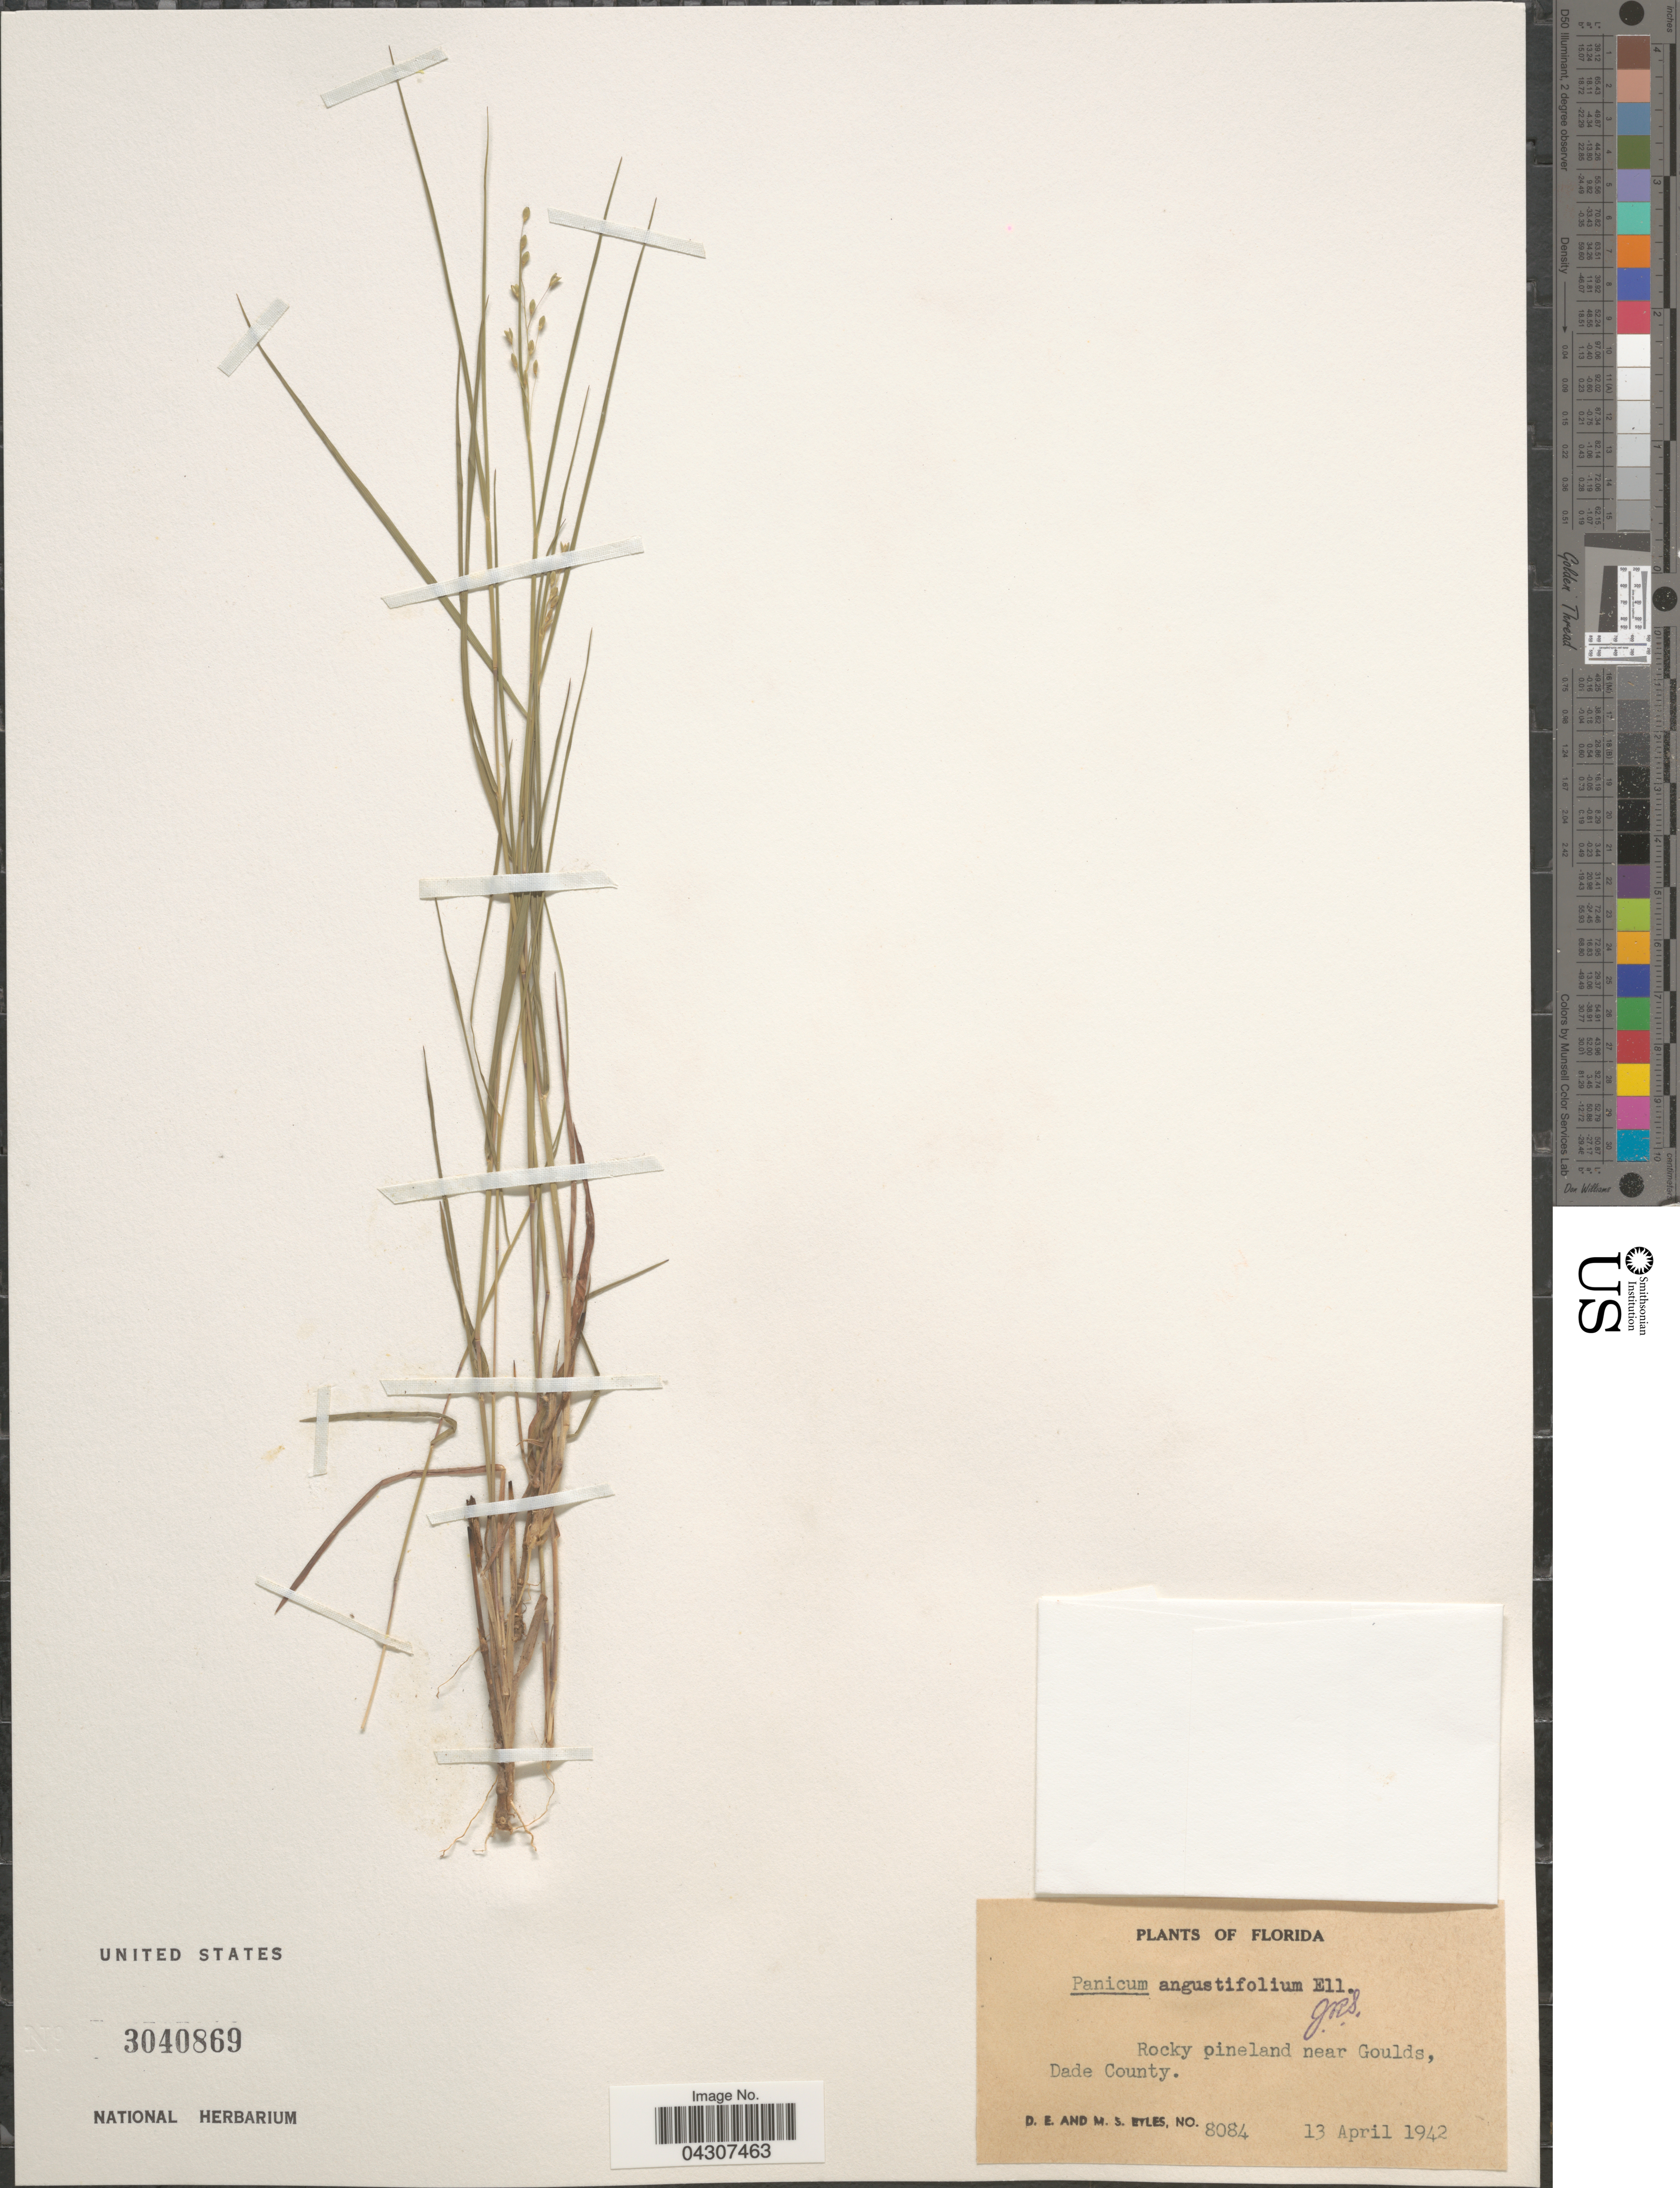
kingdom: Plantae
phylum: Tracheophyta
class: Liliopsida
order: Poales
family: Poaceae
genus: Dichanthelium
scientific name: Dichanthelium aciculare var. ramosum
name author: (Griseb.) Davidse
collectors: D. Eyles & M. Eyles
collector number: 8084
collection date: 1942-04-13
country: United States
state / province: Florida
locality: Rocky pineland near Goulds, Dade County.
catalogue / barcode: US 3040869